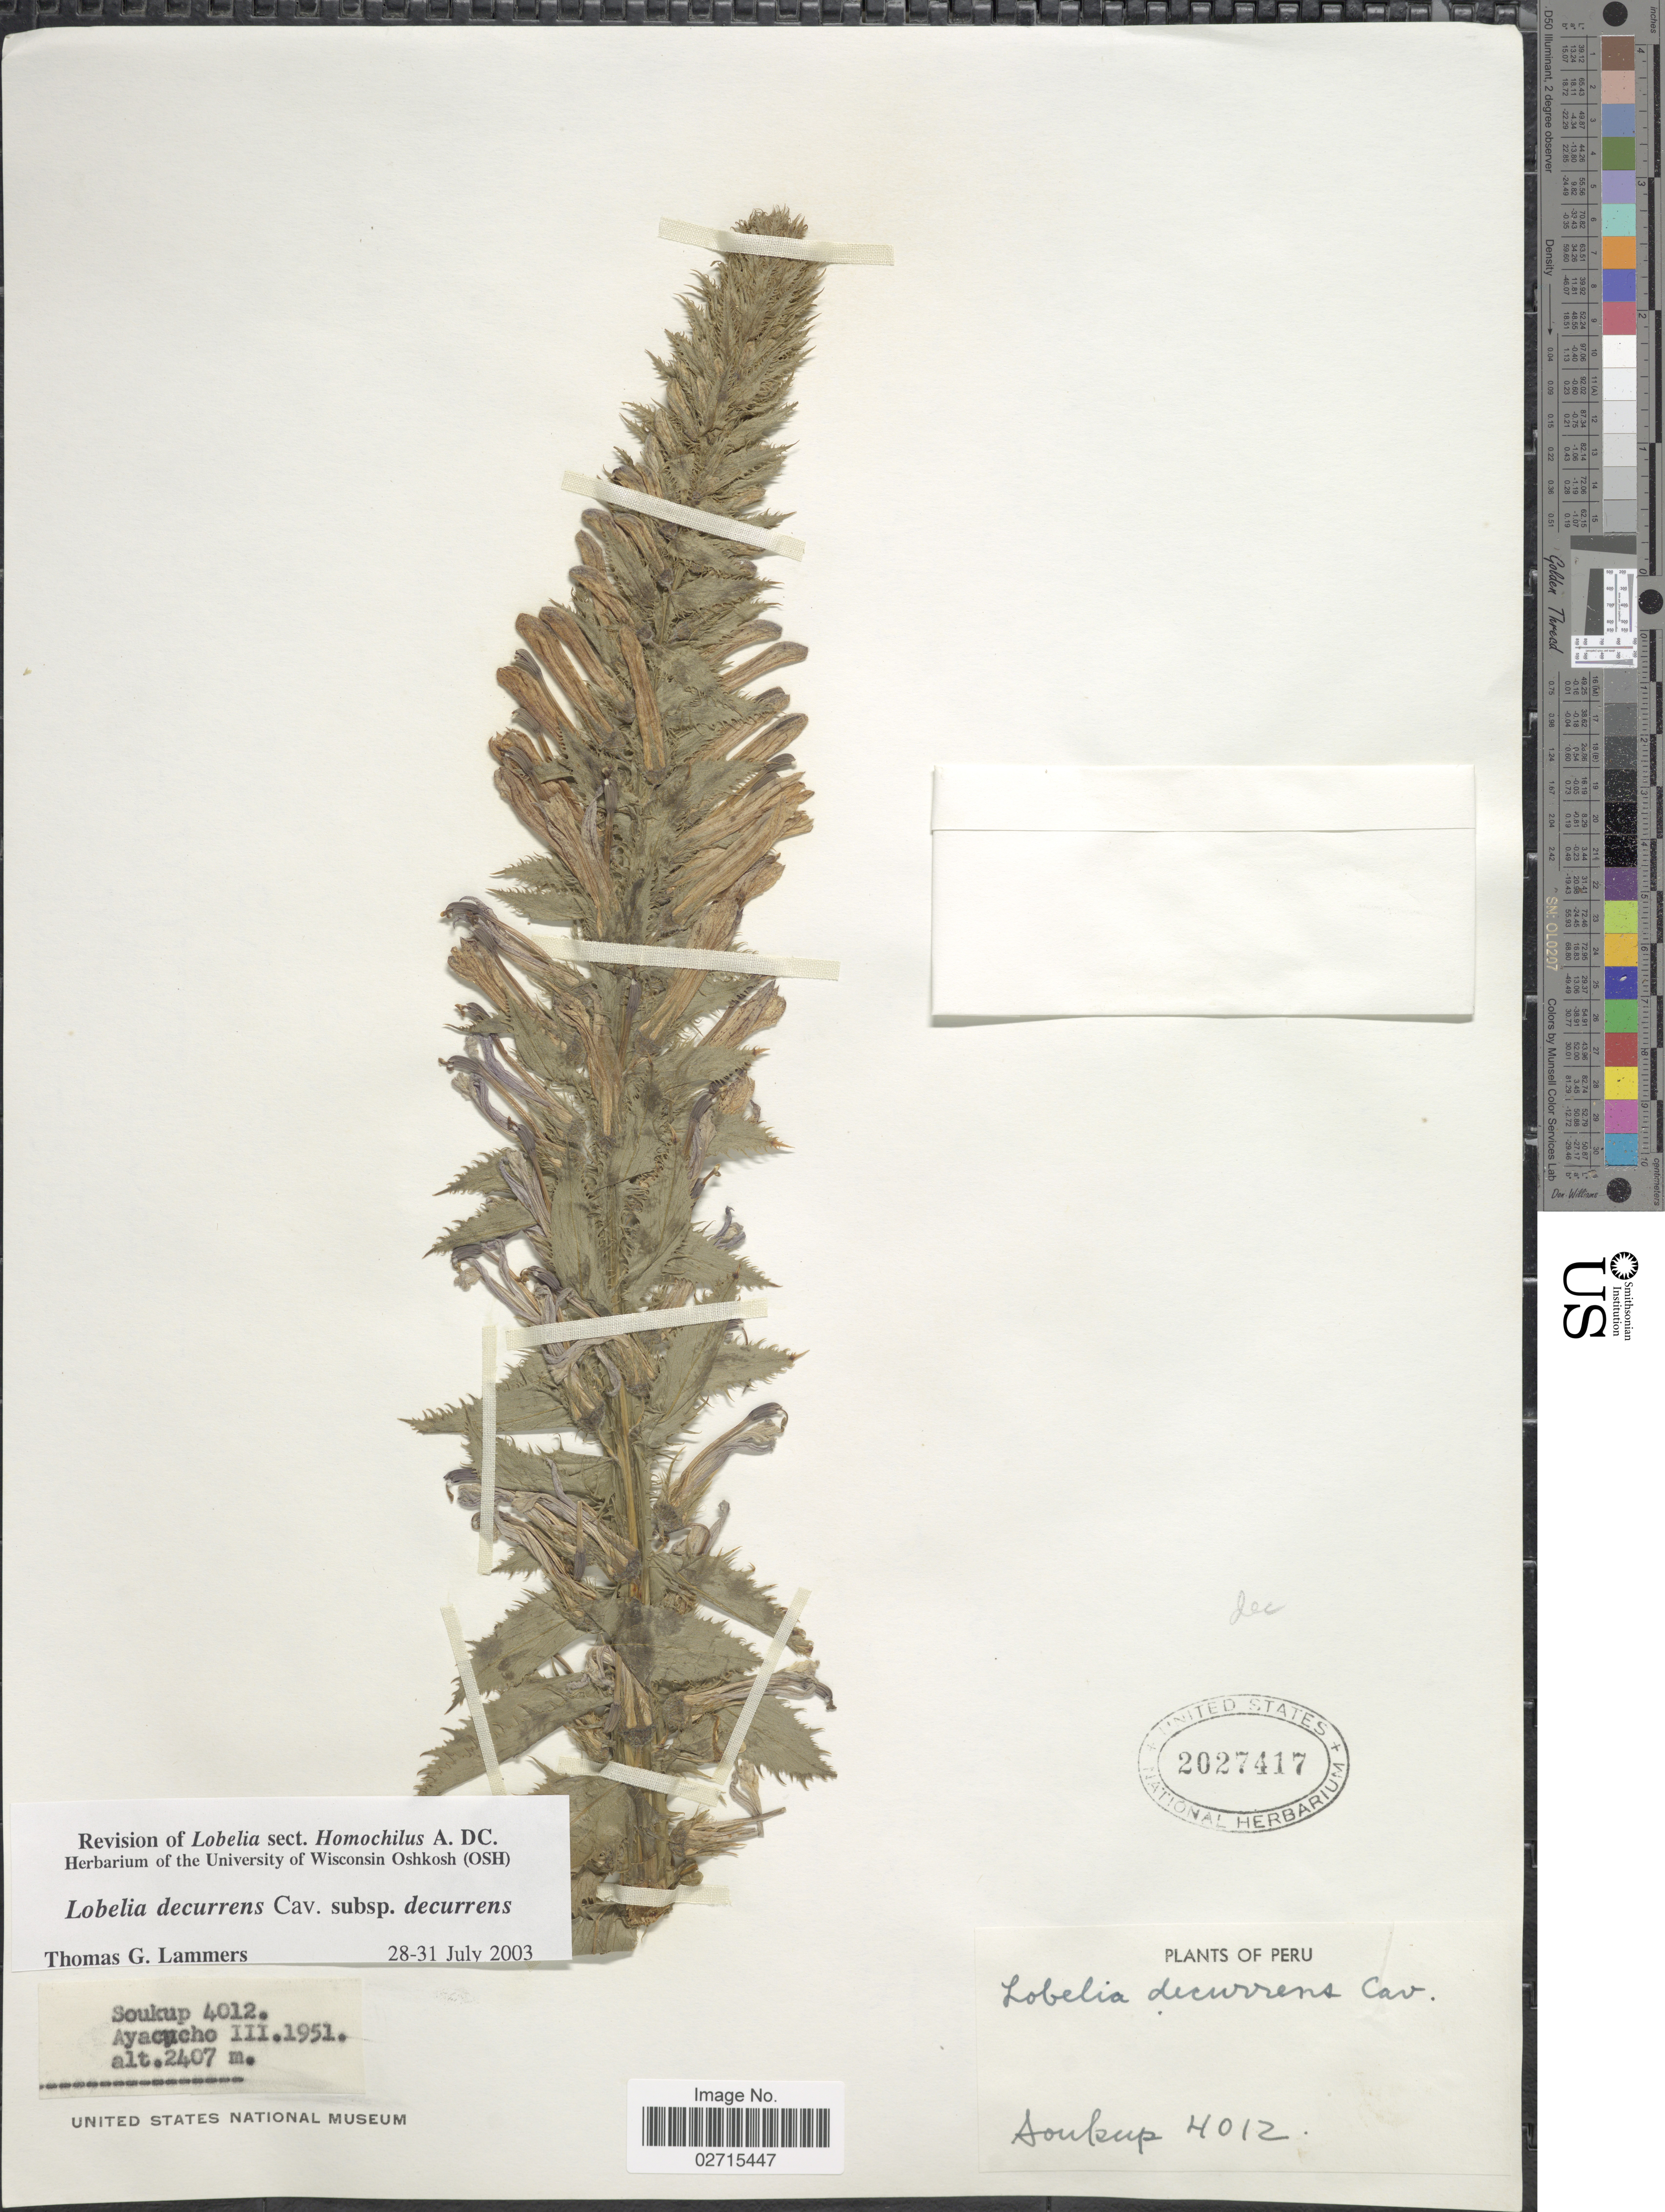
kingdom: Plantae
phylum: Tracheophyta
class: Magnoliopsida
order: Asterales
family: Campanulaceae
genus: Lobelia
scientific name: Lobelia decurrens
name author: Cav.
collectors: J. J. Soukup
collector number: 4012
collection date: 1951-03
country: Peru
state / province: Ayacucho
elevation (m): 2407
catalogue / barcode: US 2027417